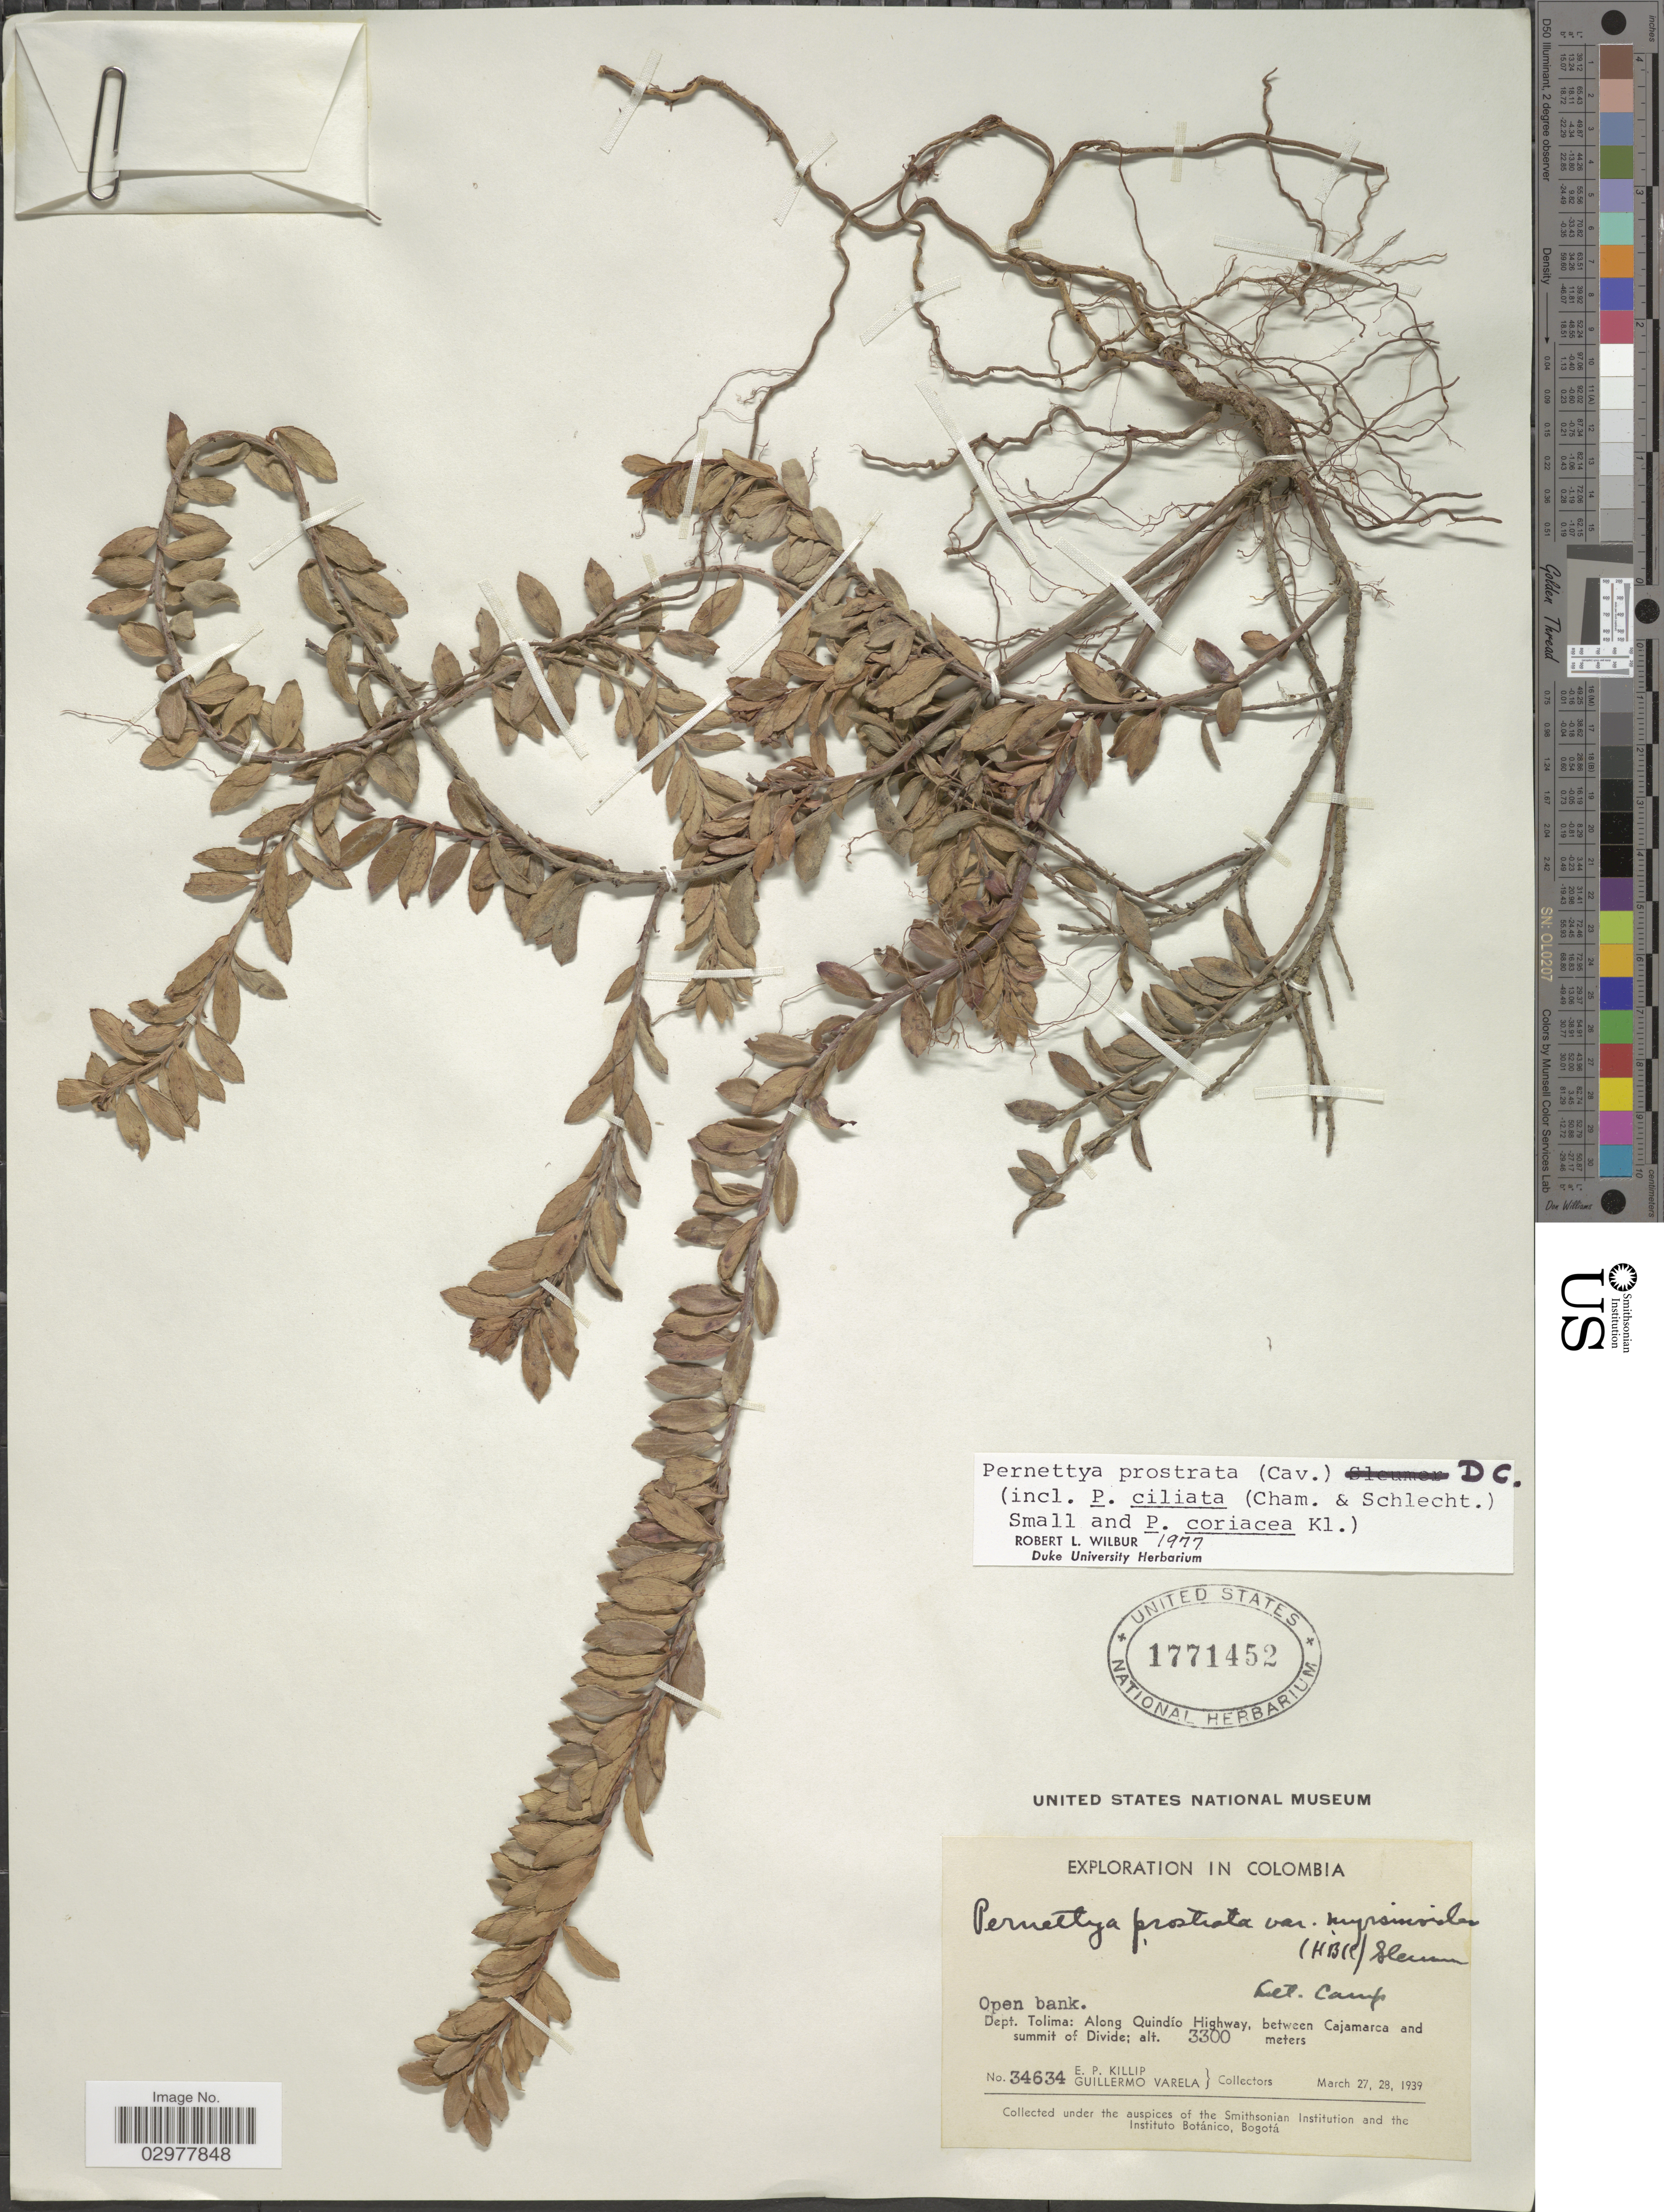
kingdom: Plantae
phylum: Tracheophyta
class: Magnoliopsida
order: Ericales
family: Ericaceae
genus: Pernettya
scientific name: Pernettya prostrata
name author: (Cav.) DC.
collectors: E. P. Killip & G. Varela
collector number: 34634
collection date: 1939-03-27/1939-03-28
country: Colombia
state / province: Tolima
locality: Dept. Tolima: Along Quindío Highway, between Cajamarca and summit of Divide.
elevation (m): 3300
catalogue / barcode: US 1771452